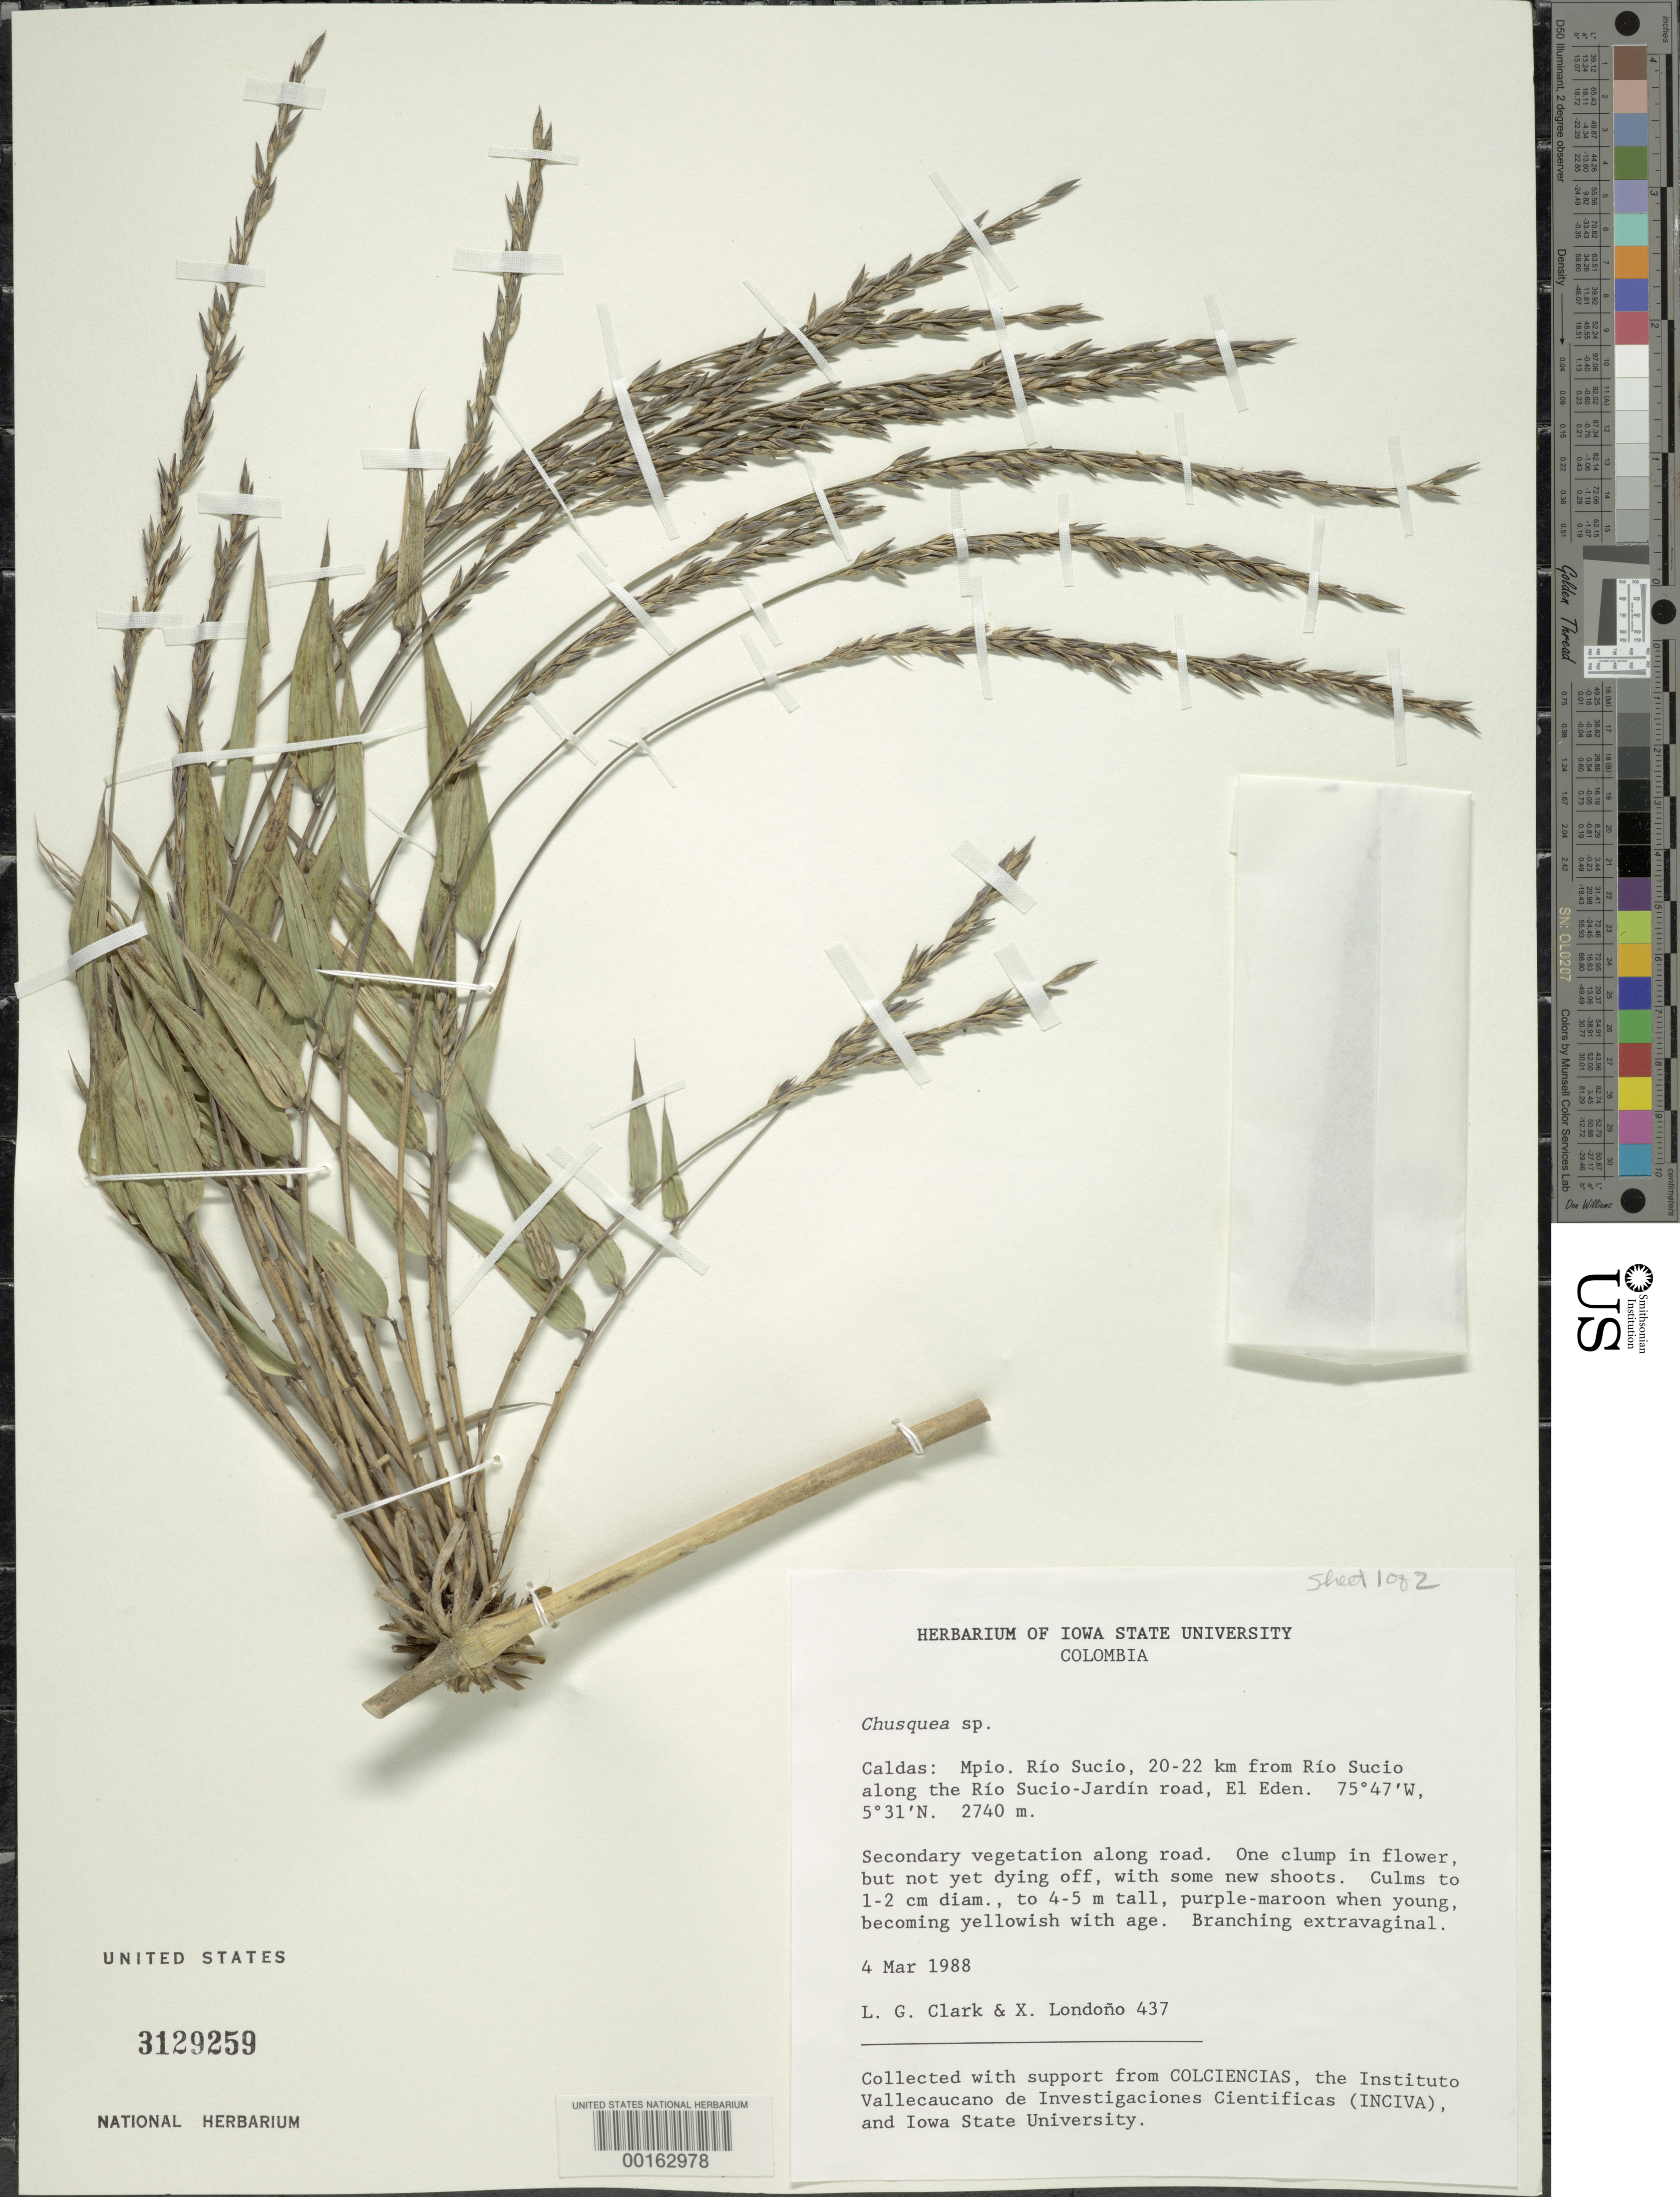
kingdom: Plantae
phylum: Tracheophyta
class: Liliopsida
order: Poales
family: Poaceae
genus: Chusquea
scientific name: Chusquea sp.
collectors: L. G. Clark & X. Londoño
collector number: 437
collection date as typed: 04 Mar 1988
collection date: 1988-03-04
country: Colombia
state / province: Caldas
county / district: Ríosucio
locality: Mun. Rio Sucio, Rio Sucio-Jardin road, El Eden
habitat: Secondary vegetation along road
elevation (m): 2740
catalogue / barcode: US 3129259